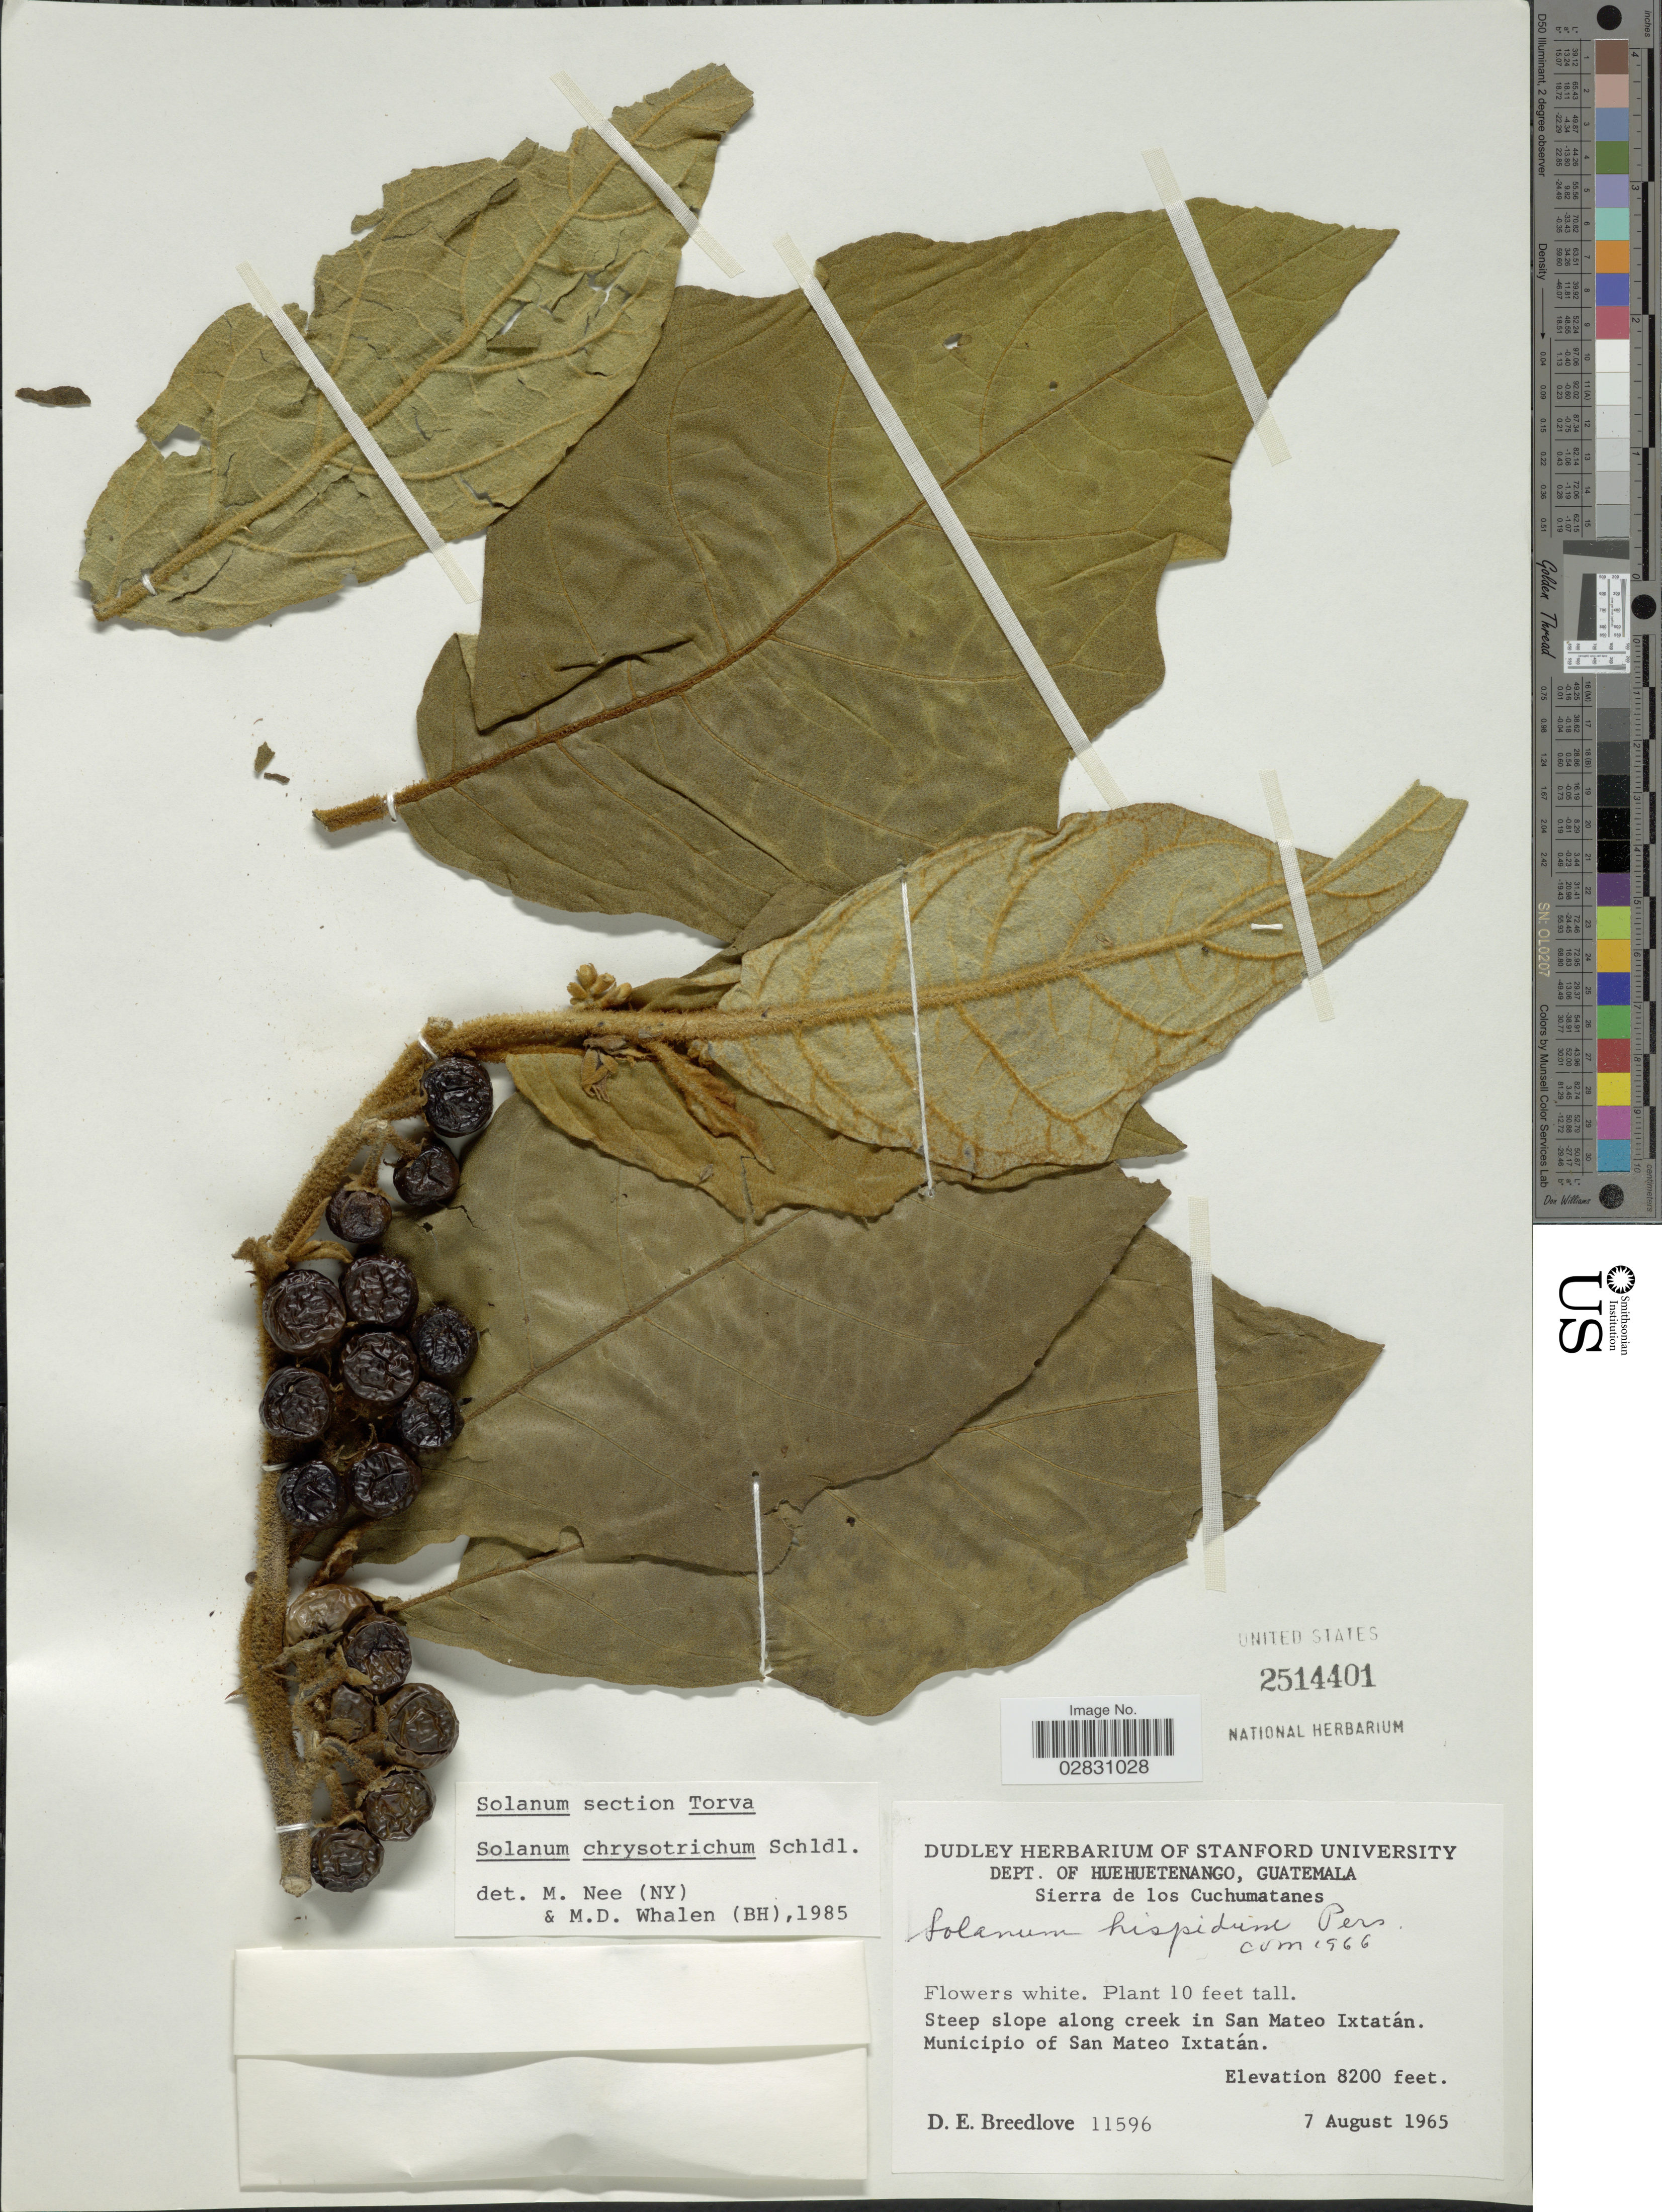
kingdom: Plantae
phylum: Tracheophyta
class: Magnoliopsida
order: Solanales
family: Solanaceae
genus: Solanum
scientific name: Solanum chrysotrichum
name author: Schltdl.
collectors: D. E. Breedlove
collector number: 11596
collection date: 1965-08-07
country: Guatemala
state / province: Huehuetenango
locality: Dept. of Huehuetenango. Sierra de los Cuchumatanes. Steep along creek in San Mateo Ixtatán. Municipio of San Mateo Ixtatán.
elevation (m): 2499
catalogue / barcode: US 2514401